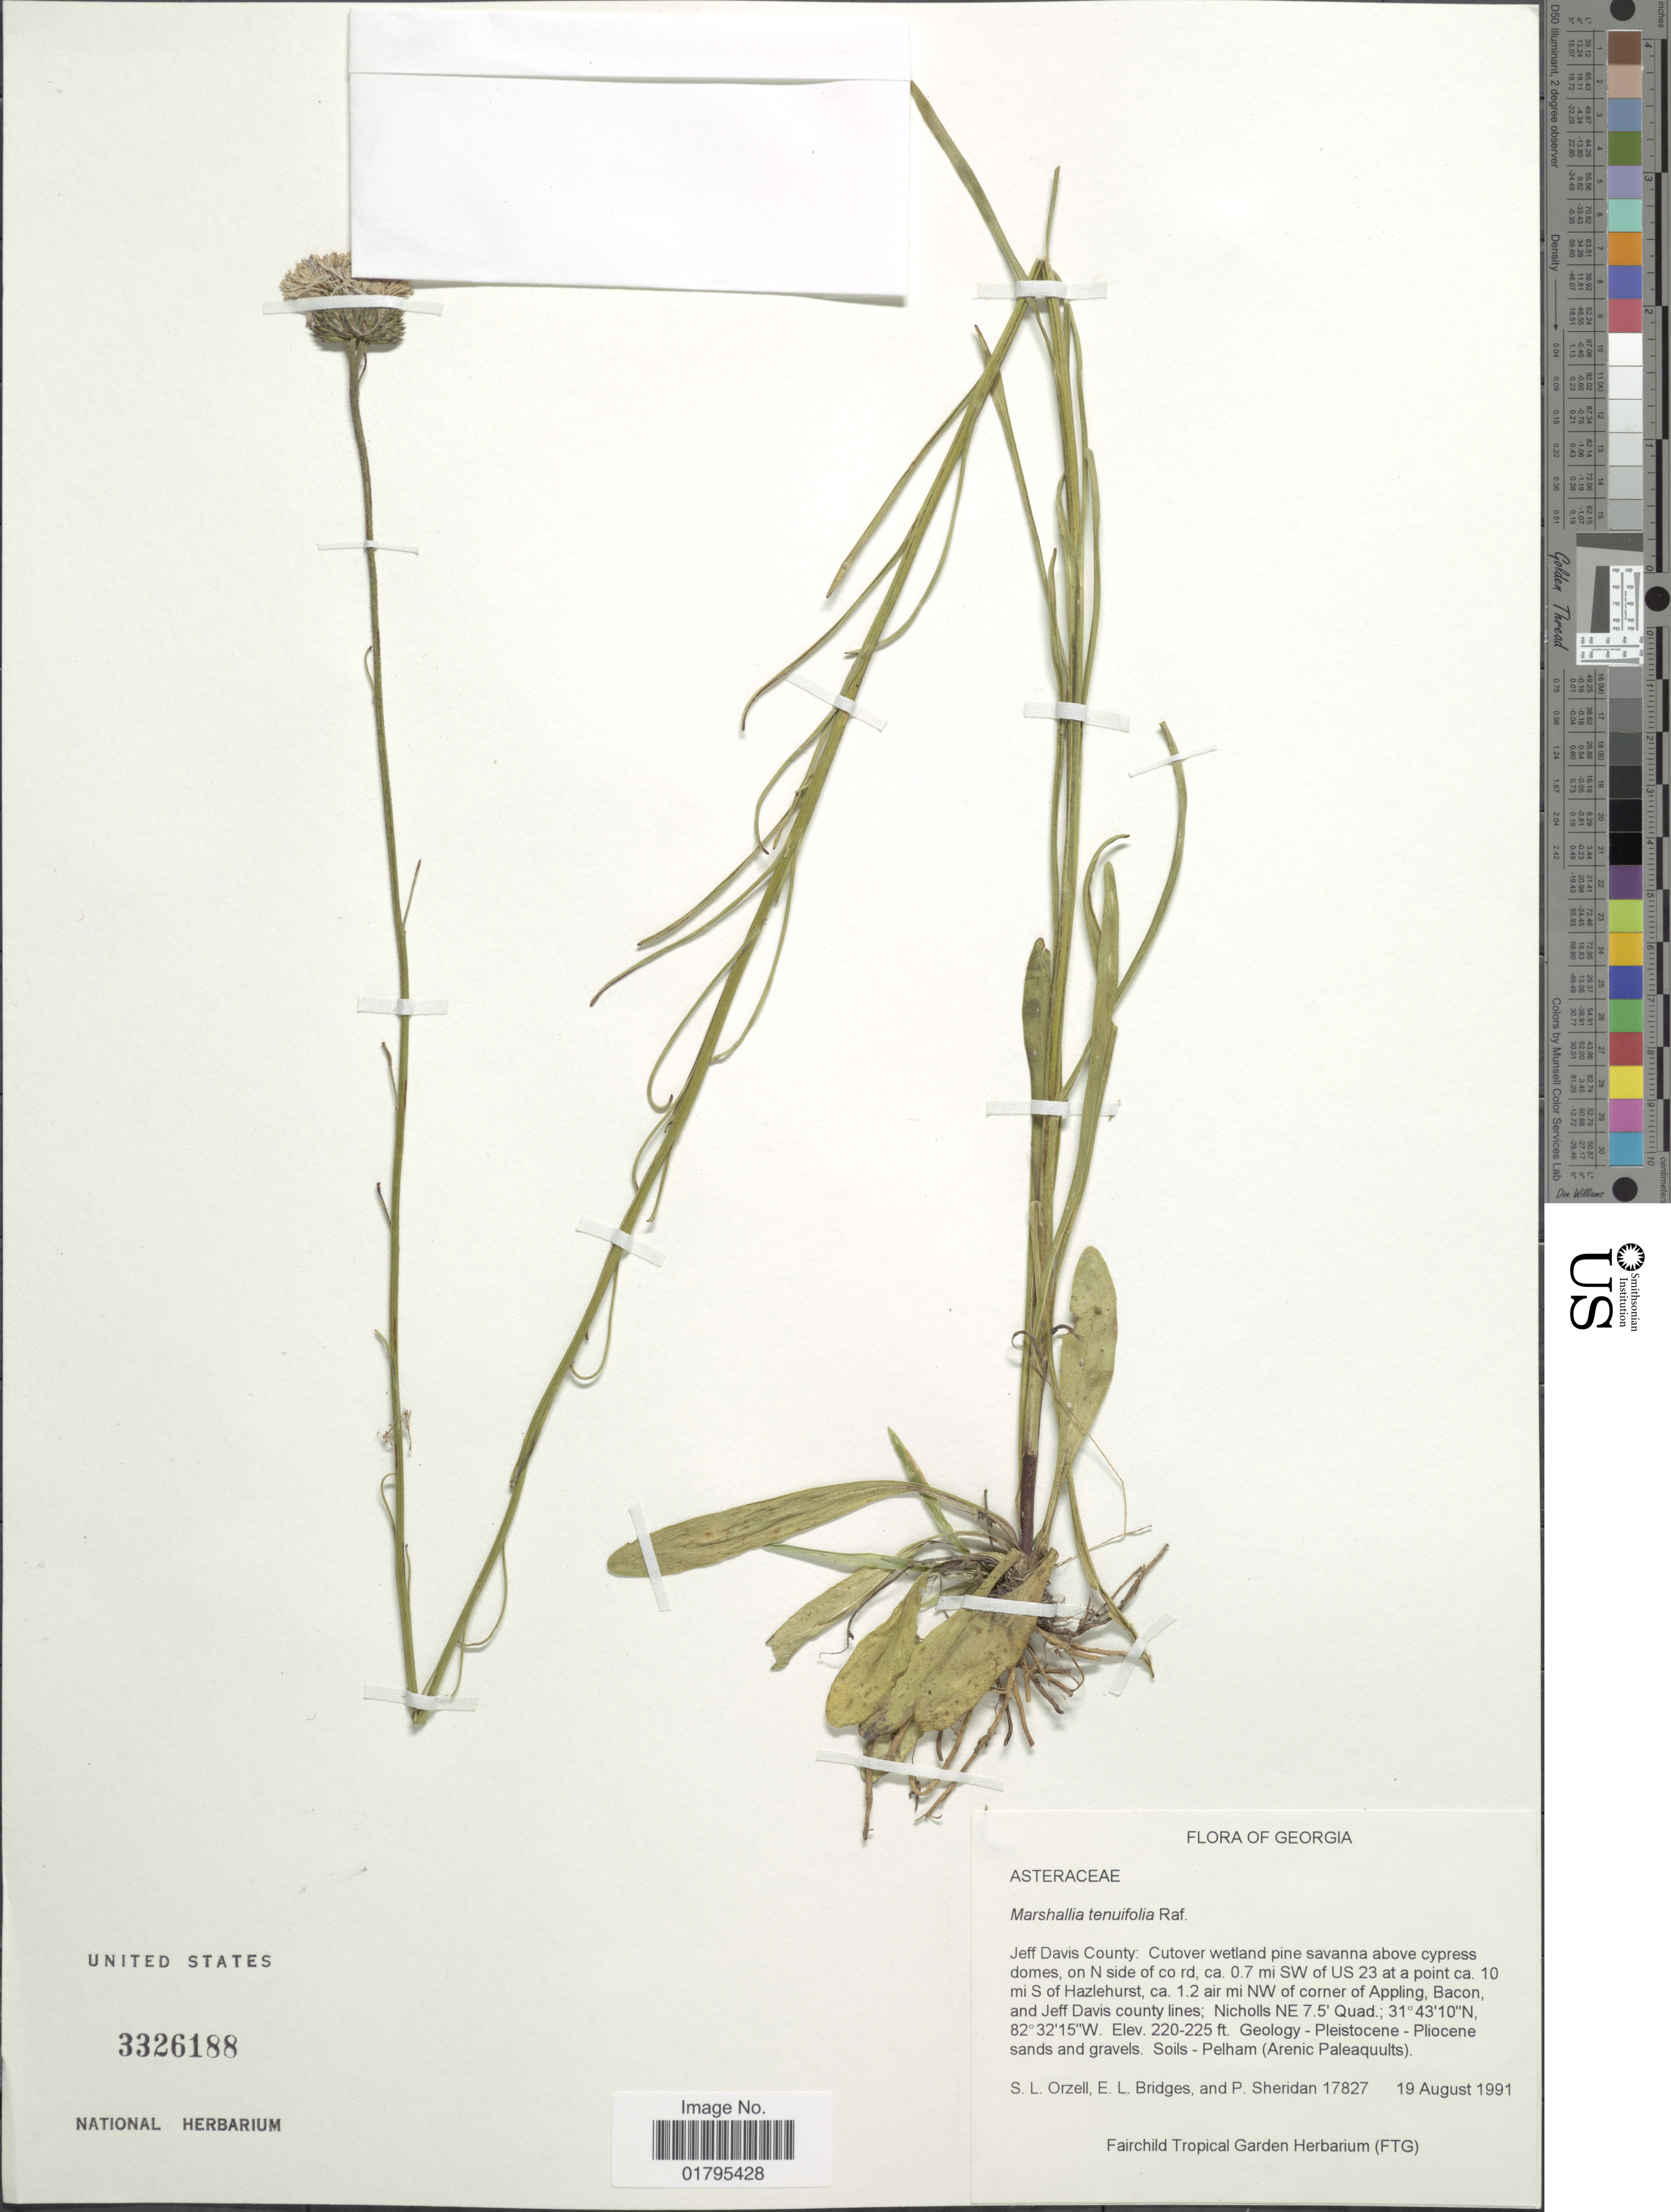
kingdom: Plantae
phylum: Tracheophyta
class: Magnoliopsida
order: Asterales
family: Asteraceae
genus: Marshallia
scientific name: Marshallia tenuifolia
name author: Raf.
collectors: S. Orzell, E. Bridges & P. Sheridan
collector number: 17827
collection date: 1991-08-19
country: United States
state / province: Georgia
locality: Jeff Davis County: Cutover wetland pine savanna above cypress domes, on N side of co rd, ca. 0.7 mi SW of US 23 at a point ca 10 mi S of Hazlehurst, ca. 1.2 air mi NW of corner of Appling, Bacon. and Jeff Davis county lines; Nicholis NE 7.5'Quad.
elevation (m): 67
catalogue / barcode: US 3326188